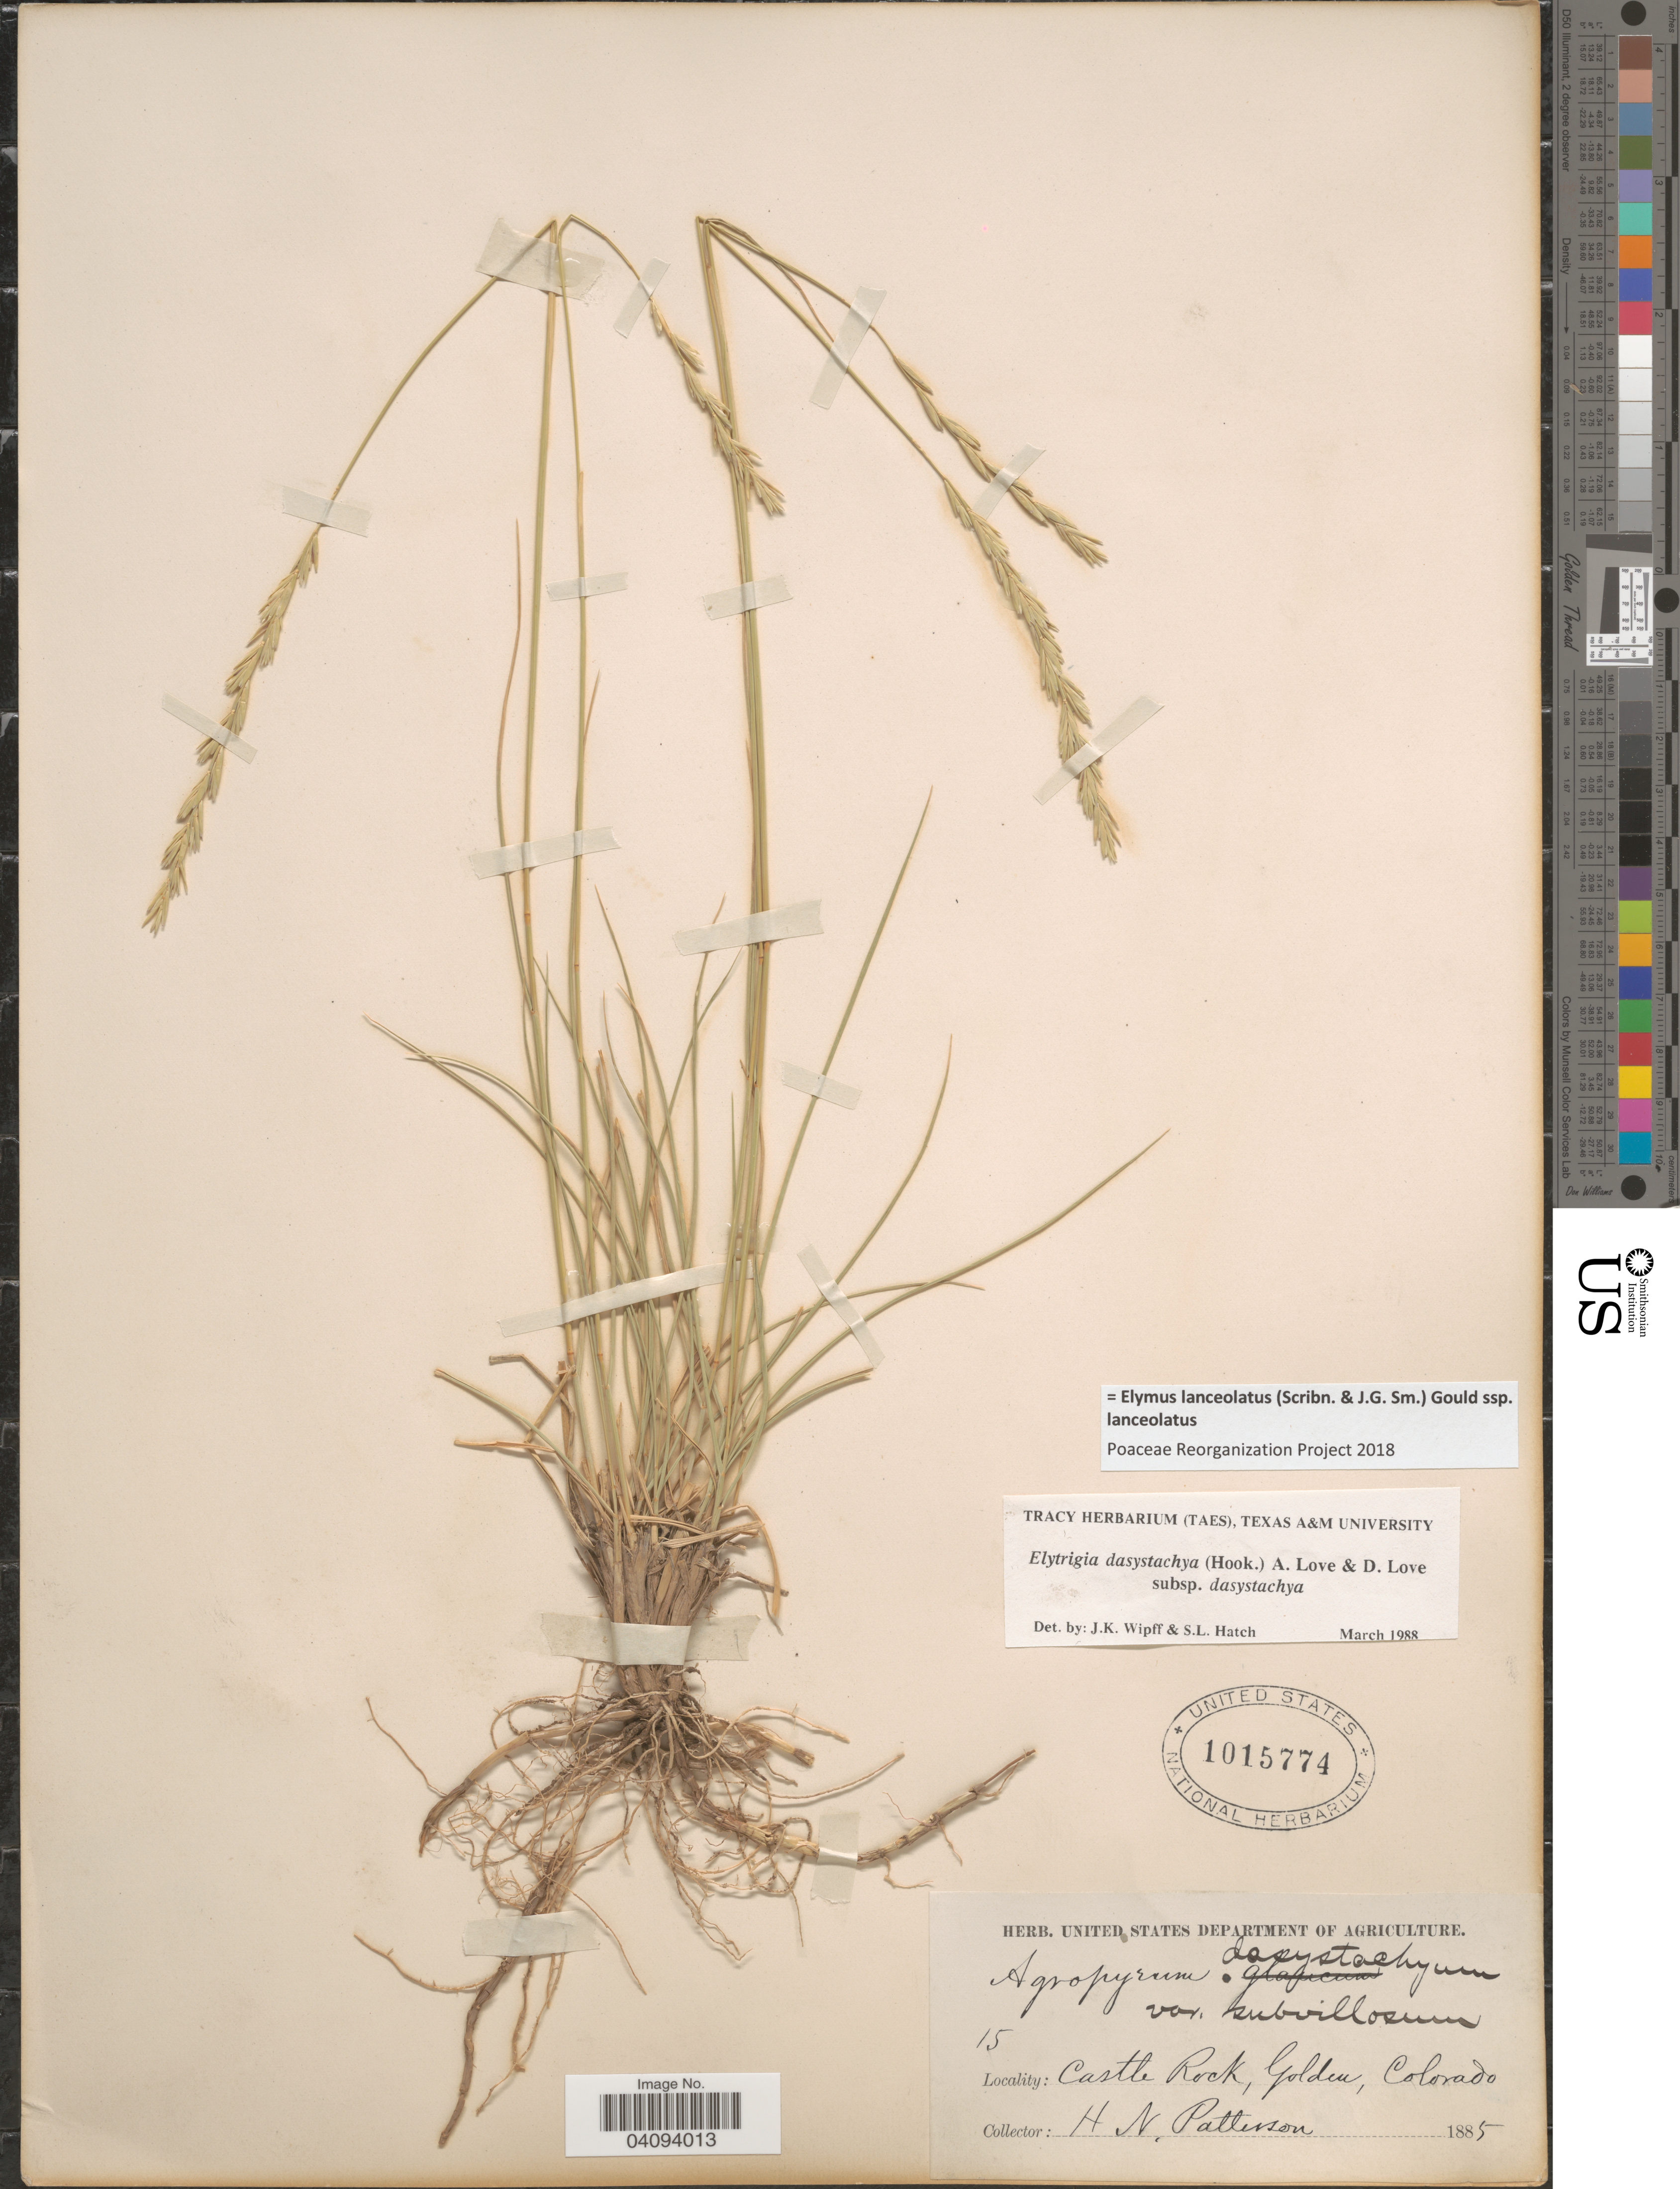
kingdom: Plantae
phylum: Tracheophyta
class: Liliopsida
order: Poales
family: Poaceae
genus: Elymus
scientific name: Elymus lanceolatus subsp. lanceolatus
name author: (Scribn. & J.G. Sm.) Gould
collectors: H. N. Patterson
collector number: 15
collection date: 1885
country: United States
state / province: Colorado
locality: Castle Rock, Golden.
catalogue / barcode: US 1015774